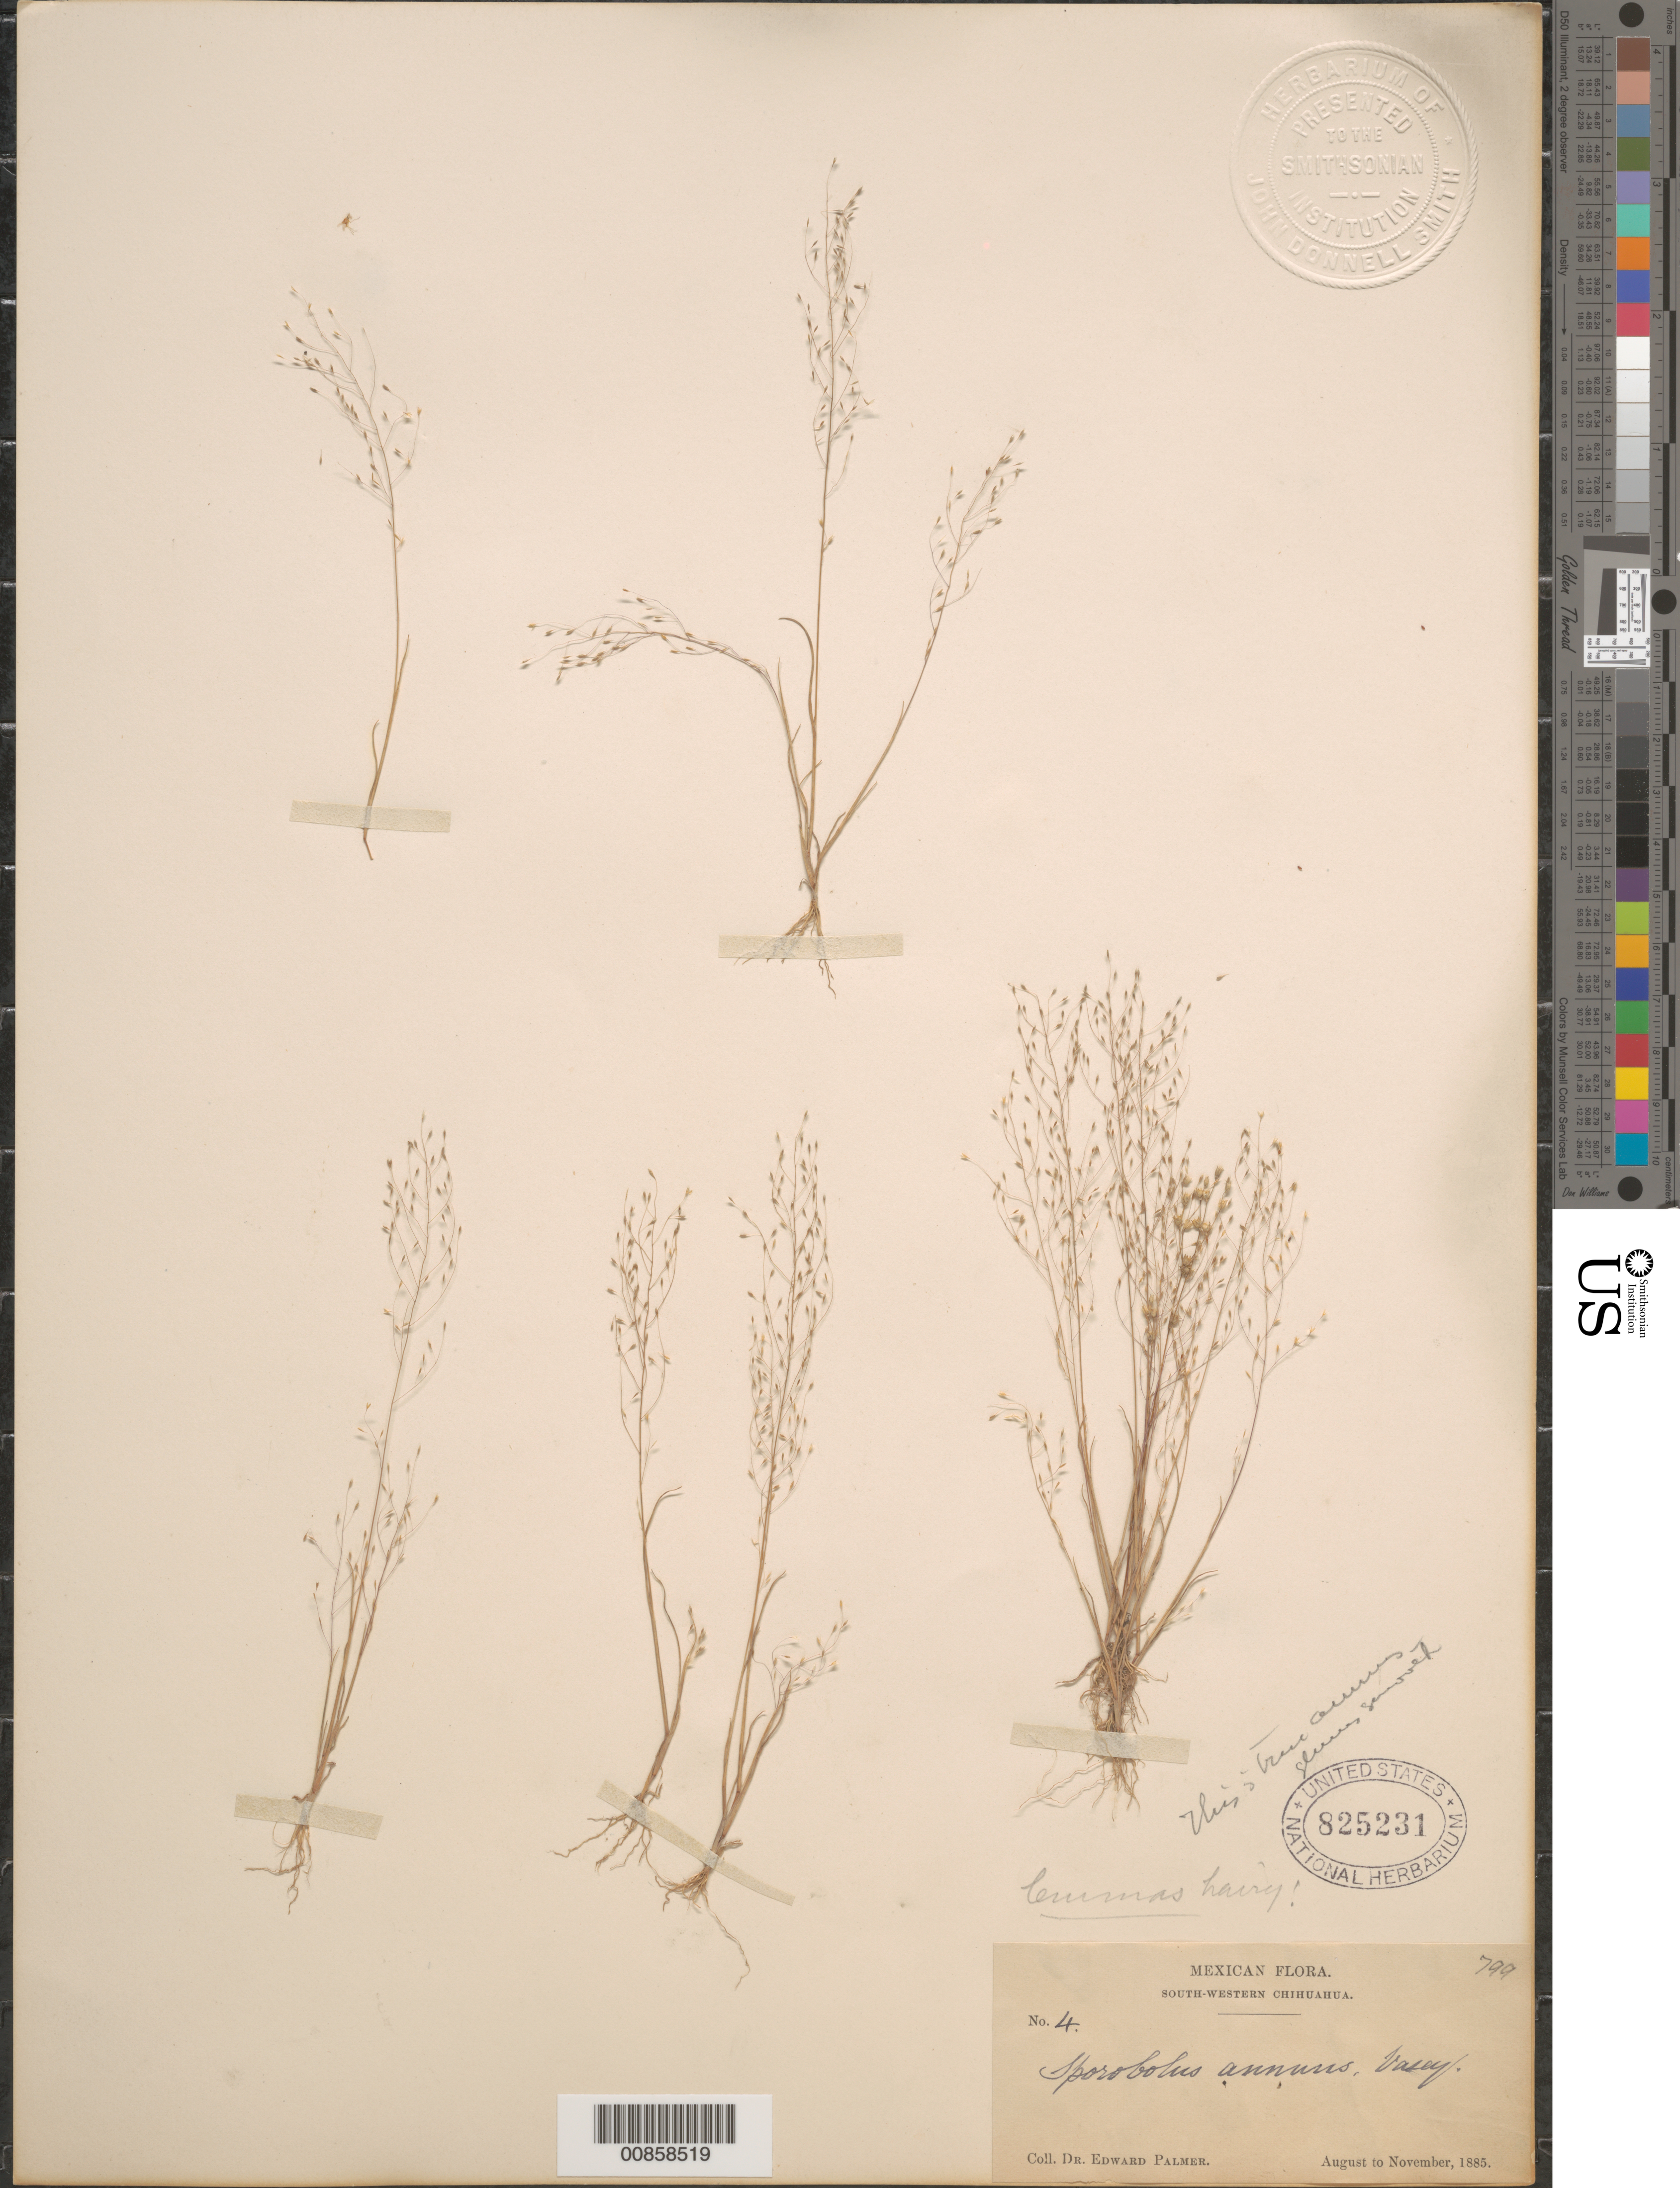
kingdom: Plantae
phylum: Tracheophyta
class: Liliopsida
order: Poales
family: Poaceae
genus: Muhlenbergia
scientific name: Muhlenbergia annua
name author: (Vasey) Swallen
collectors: E. Palmer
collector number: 4a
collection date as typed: Aug 1885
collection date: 1885-08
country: Mexico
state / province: Chihuahua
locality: Norogachic, Chih.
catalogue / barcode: US 825231